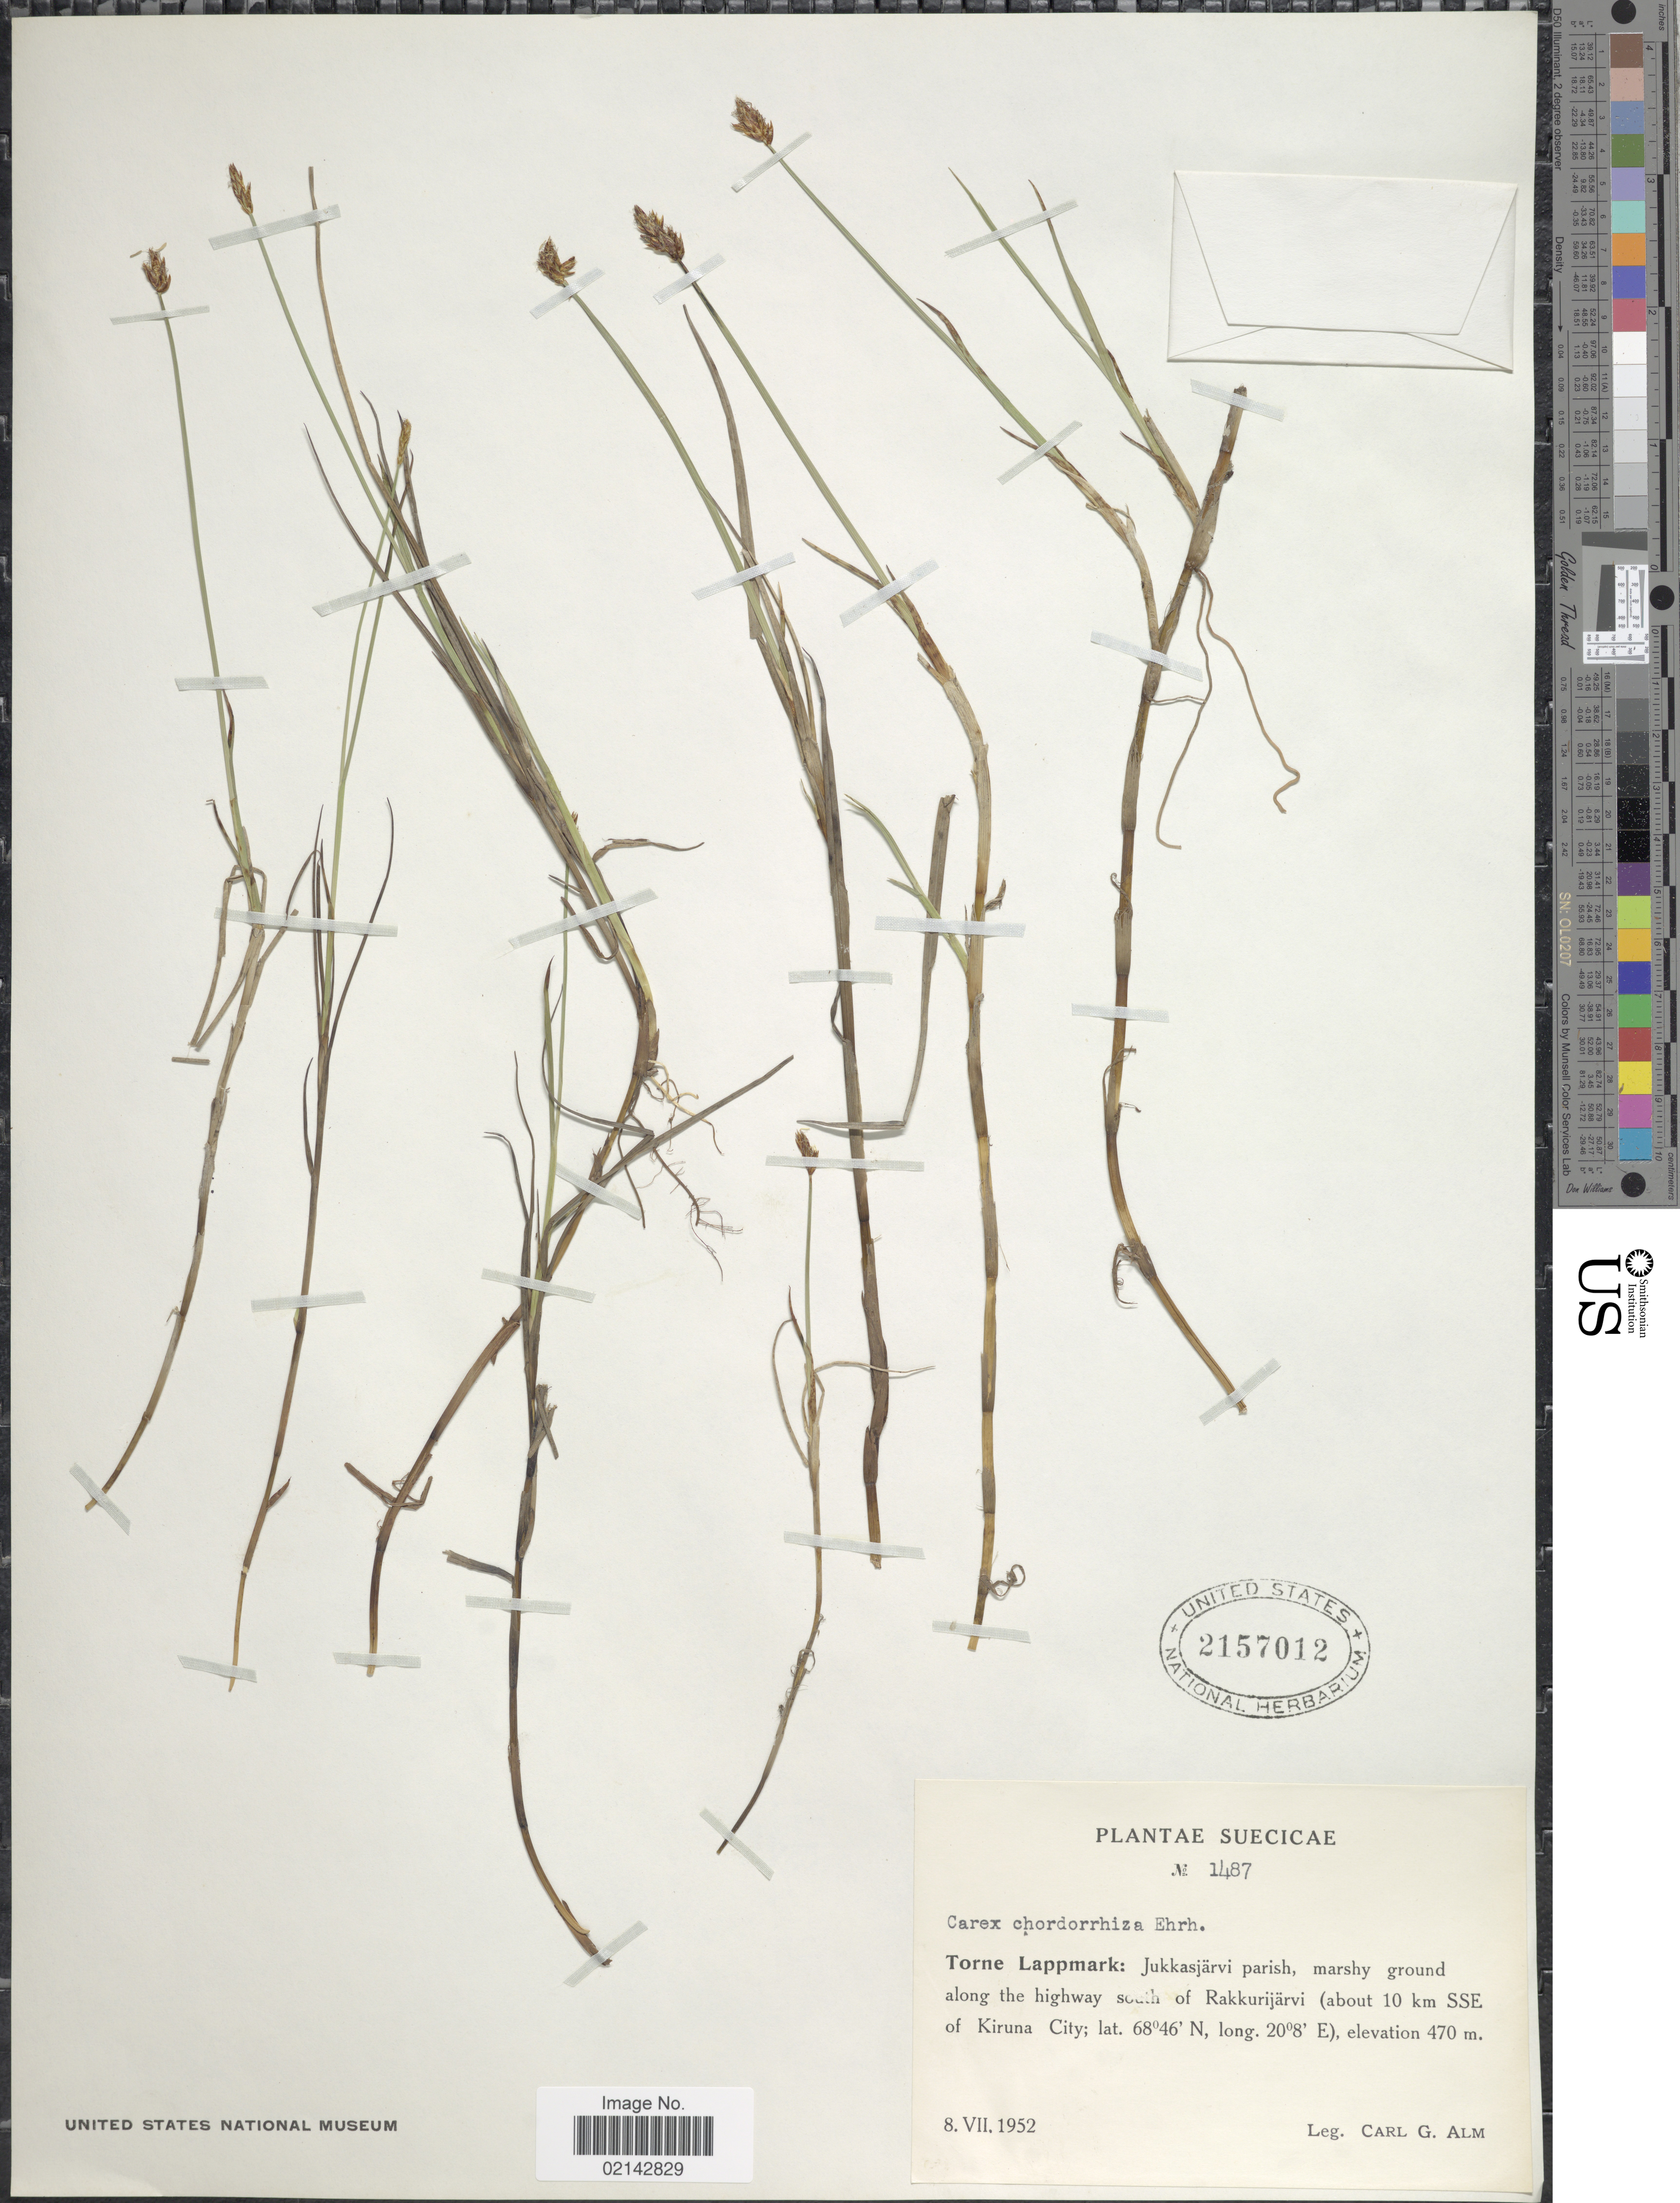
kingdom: Plantae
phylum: Tracheophyta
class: Liliopsida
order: Poales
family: Cyperaceae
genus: Carex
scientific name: Carex chordorrhiza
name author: L. f.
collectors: C. G. Alm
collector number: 1487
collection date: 1952-07-08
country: Sweden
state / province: Norrbotten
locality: Suecicae, Torne Lappmark: Jukkasjarvi parish, marshy ground along the highway south of Rakkurijarvi (about 10 km SSE of Kiruna City).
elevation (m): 470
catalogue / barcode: US 2157012